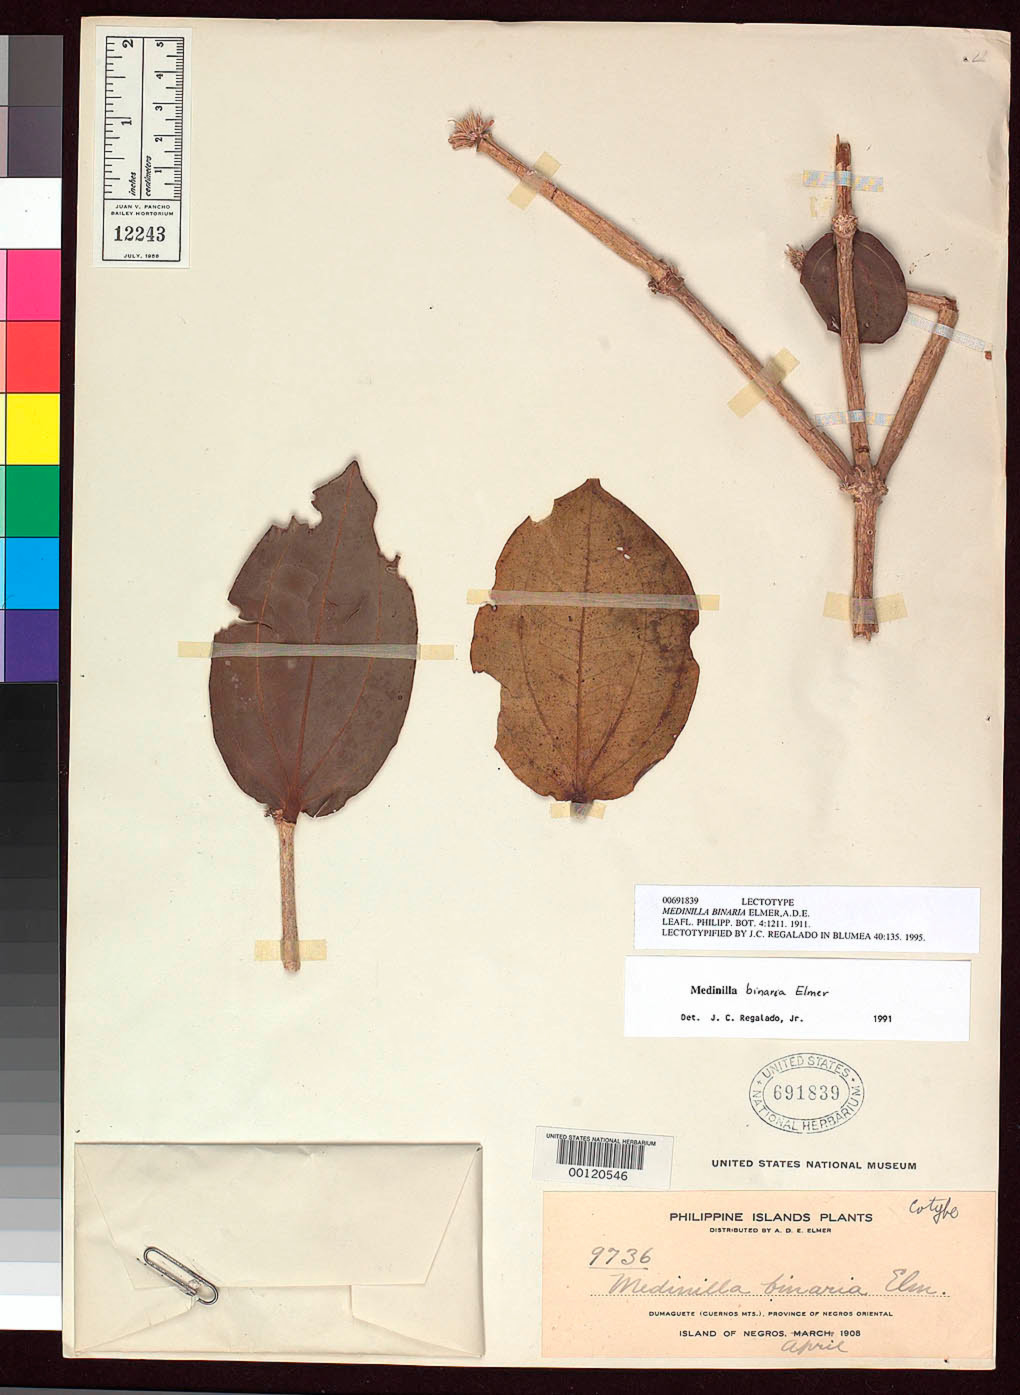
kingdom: Plantae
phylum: Tracheophyta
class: Magnoliopsida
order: Myrtales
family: Melastomataceae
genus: Medinilla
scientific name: Medinilla binaria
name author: Elmer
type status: Lectotype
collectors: A. D. E. Elmer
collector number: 9736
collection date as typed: Apr 1908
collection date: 1908-04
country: Philippines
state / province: Central Visayas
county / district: Negros Oriental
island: Negros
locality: Dumaguete, Cuernos Mts.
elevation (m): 1829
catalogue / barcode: US 691839